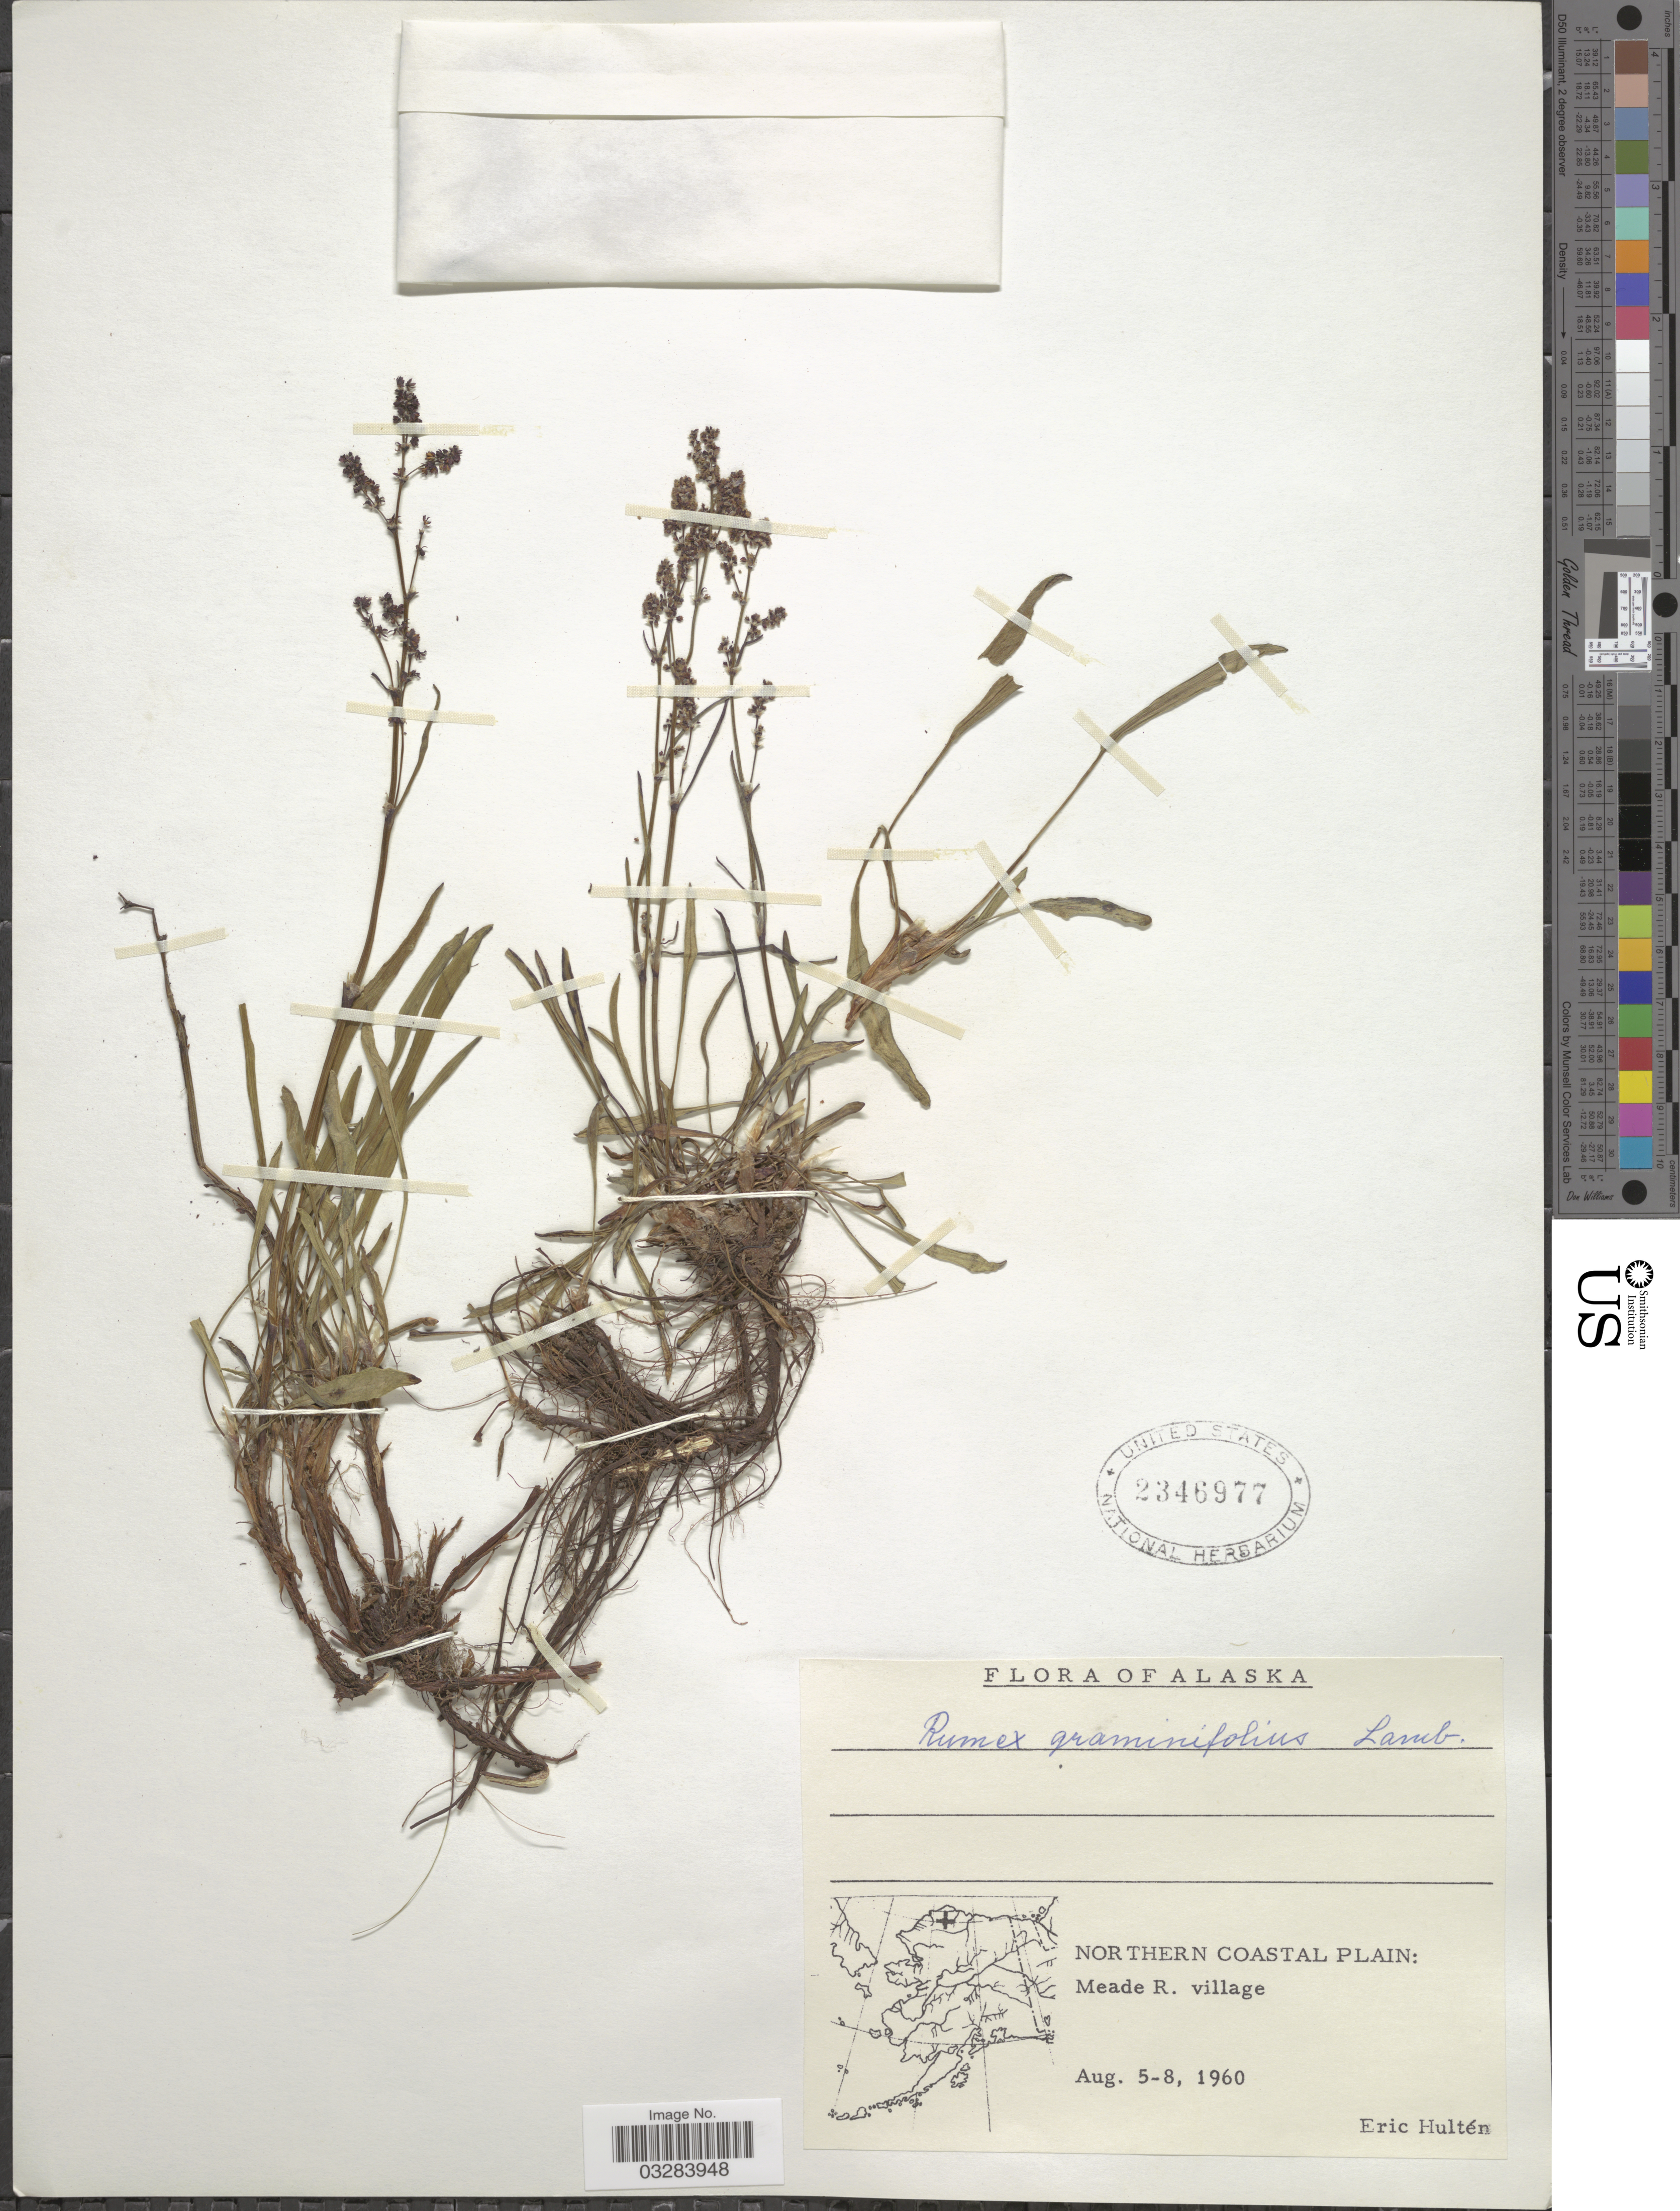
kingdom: Plantae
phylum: Tracheophyta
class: Magnoliopsida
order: Caryophyllales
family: Polygonaceae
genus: Rumex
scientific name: Rumex graminifolius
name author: Rudolph ex Lamb.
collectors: E. G. Hultén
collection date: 1960-08-05/1960-08-08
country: United States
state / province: Alaska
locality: Northern Coastal Plain: Meade R. village.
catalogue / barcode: US 2346977